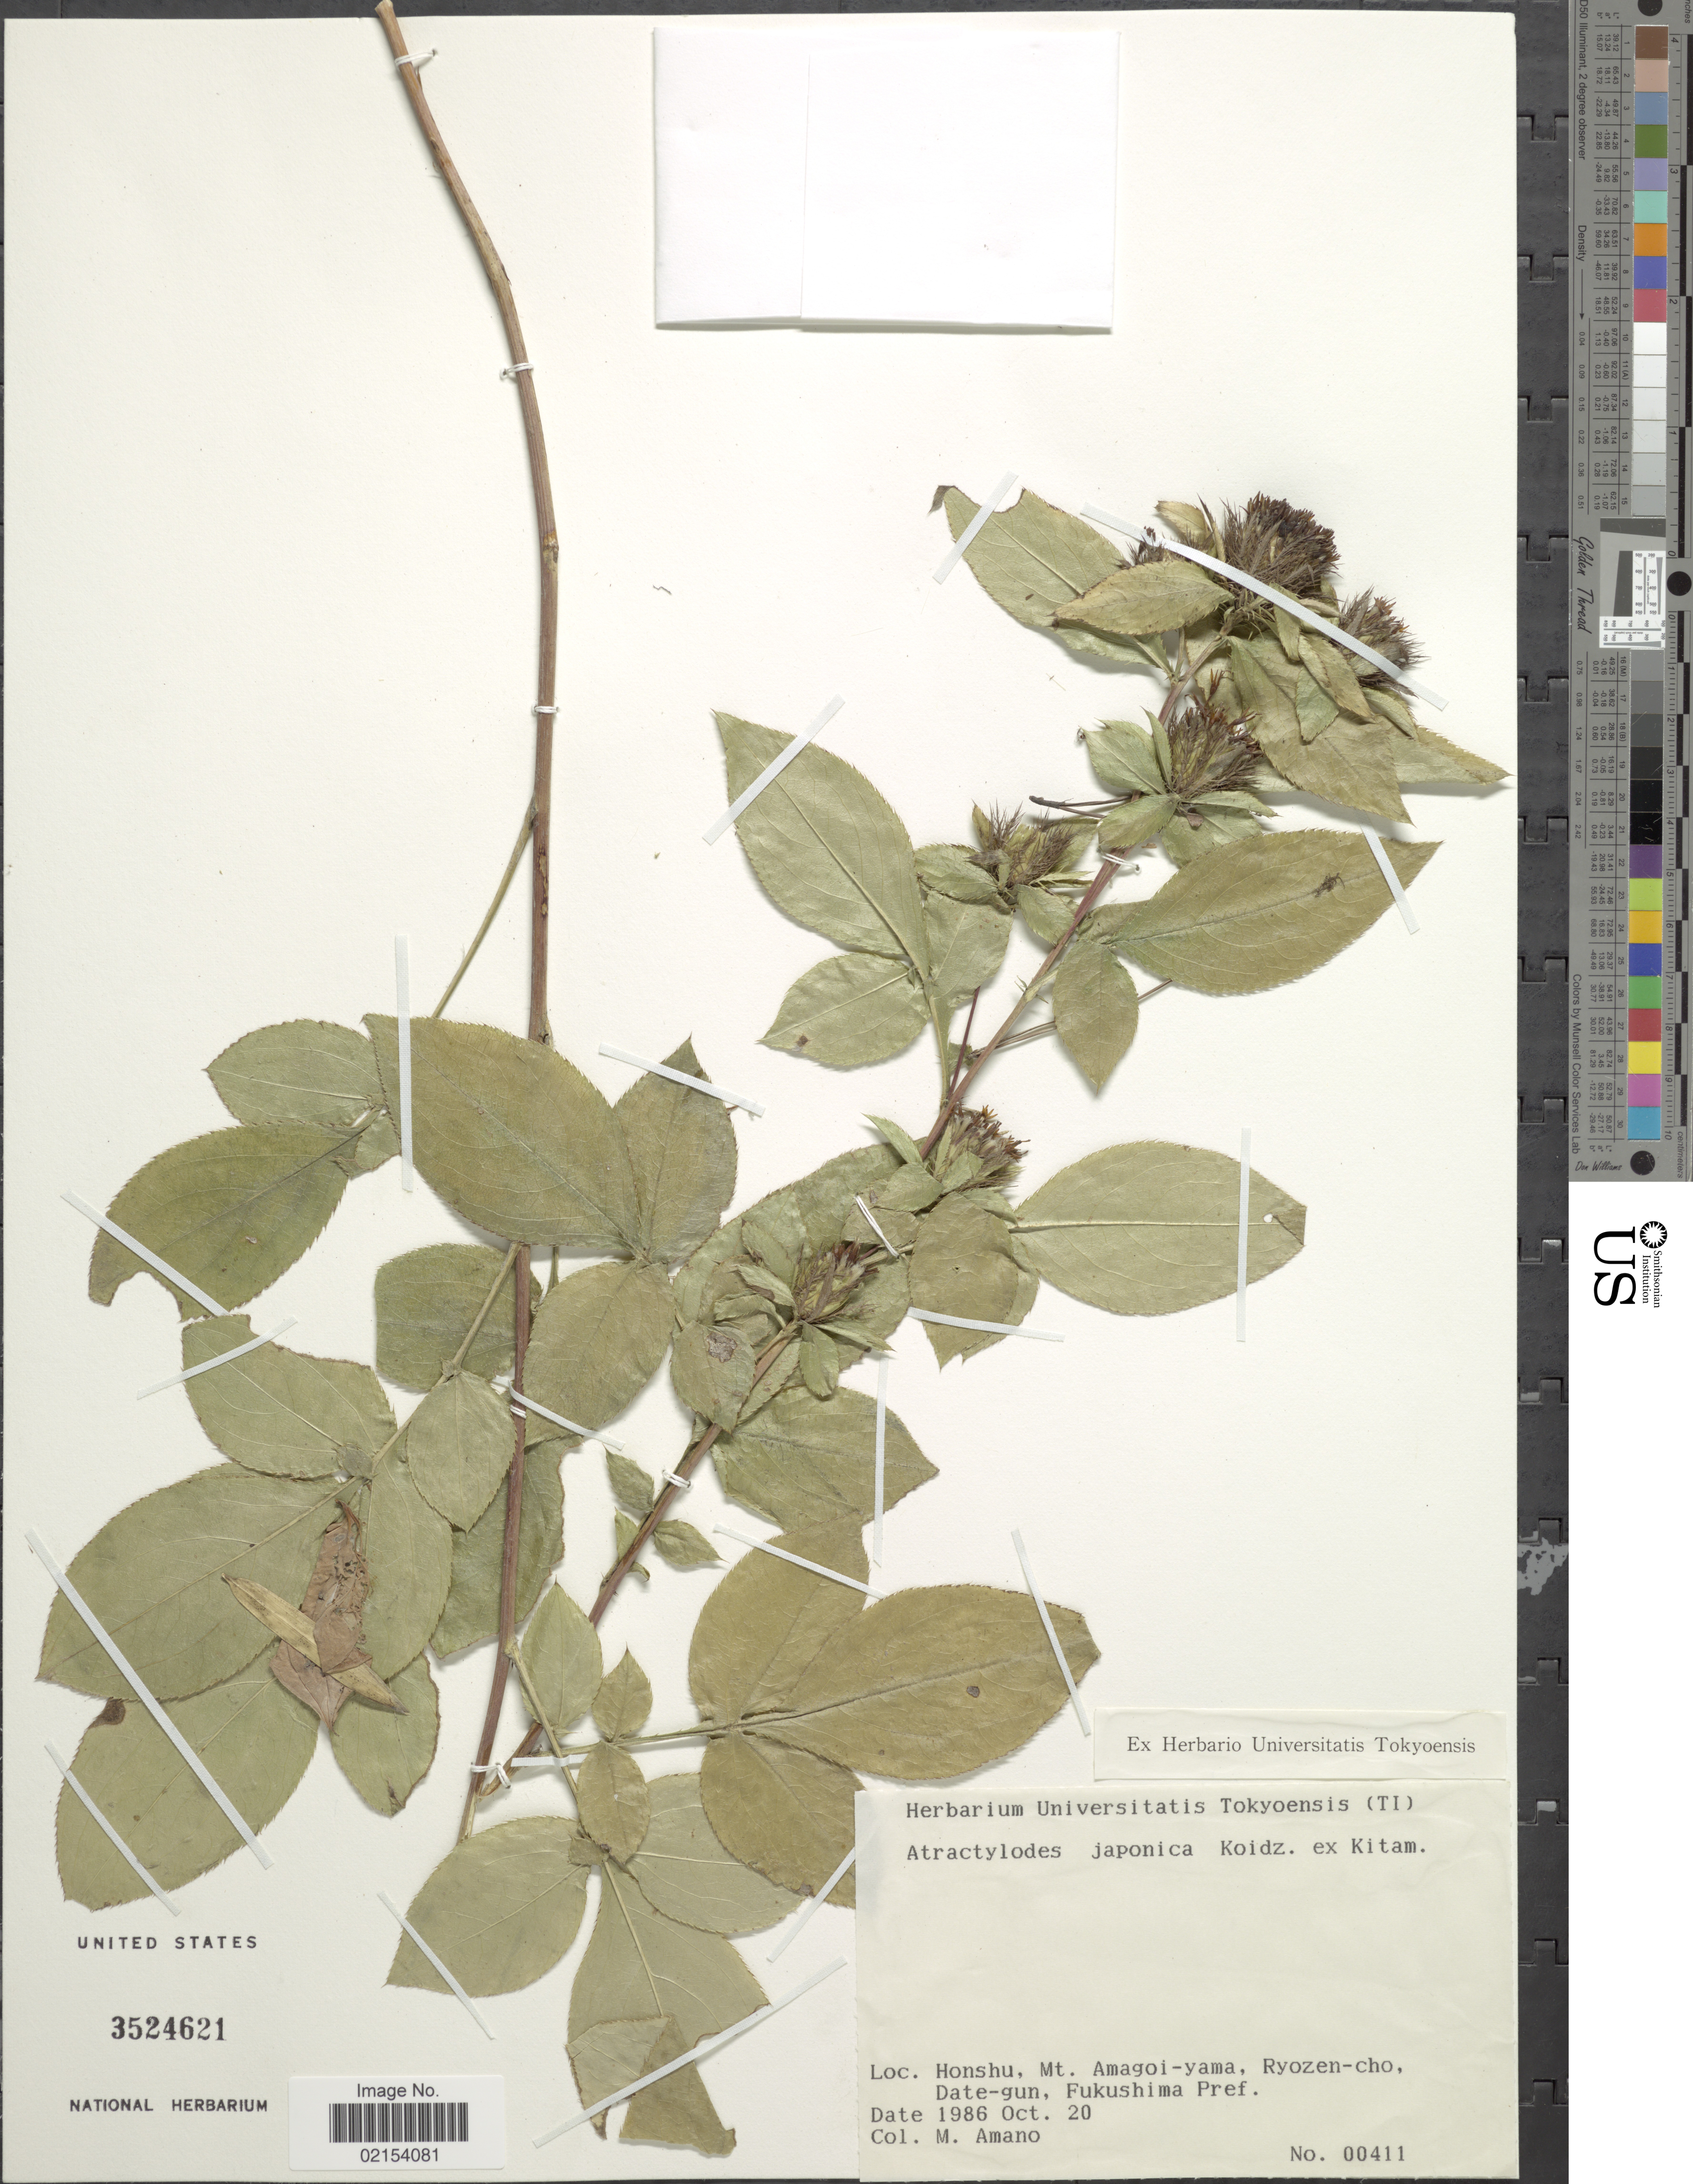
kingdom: Plantae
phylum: Tracheophyta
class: Magnoliopsida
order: Asterales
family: Asteraceae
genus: Atractylodes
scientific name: Atractylodes japonica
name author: Koidz. ex Kitam.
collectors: M. Amano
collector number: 00411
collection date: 1986-10-20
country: Japan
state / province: Hukusima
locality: Honshu, Mt. Amagoi-yama, Ryozen-cho Date-gun, Fukushima Pref.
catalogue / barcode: US 352462